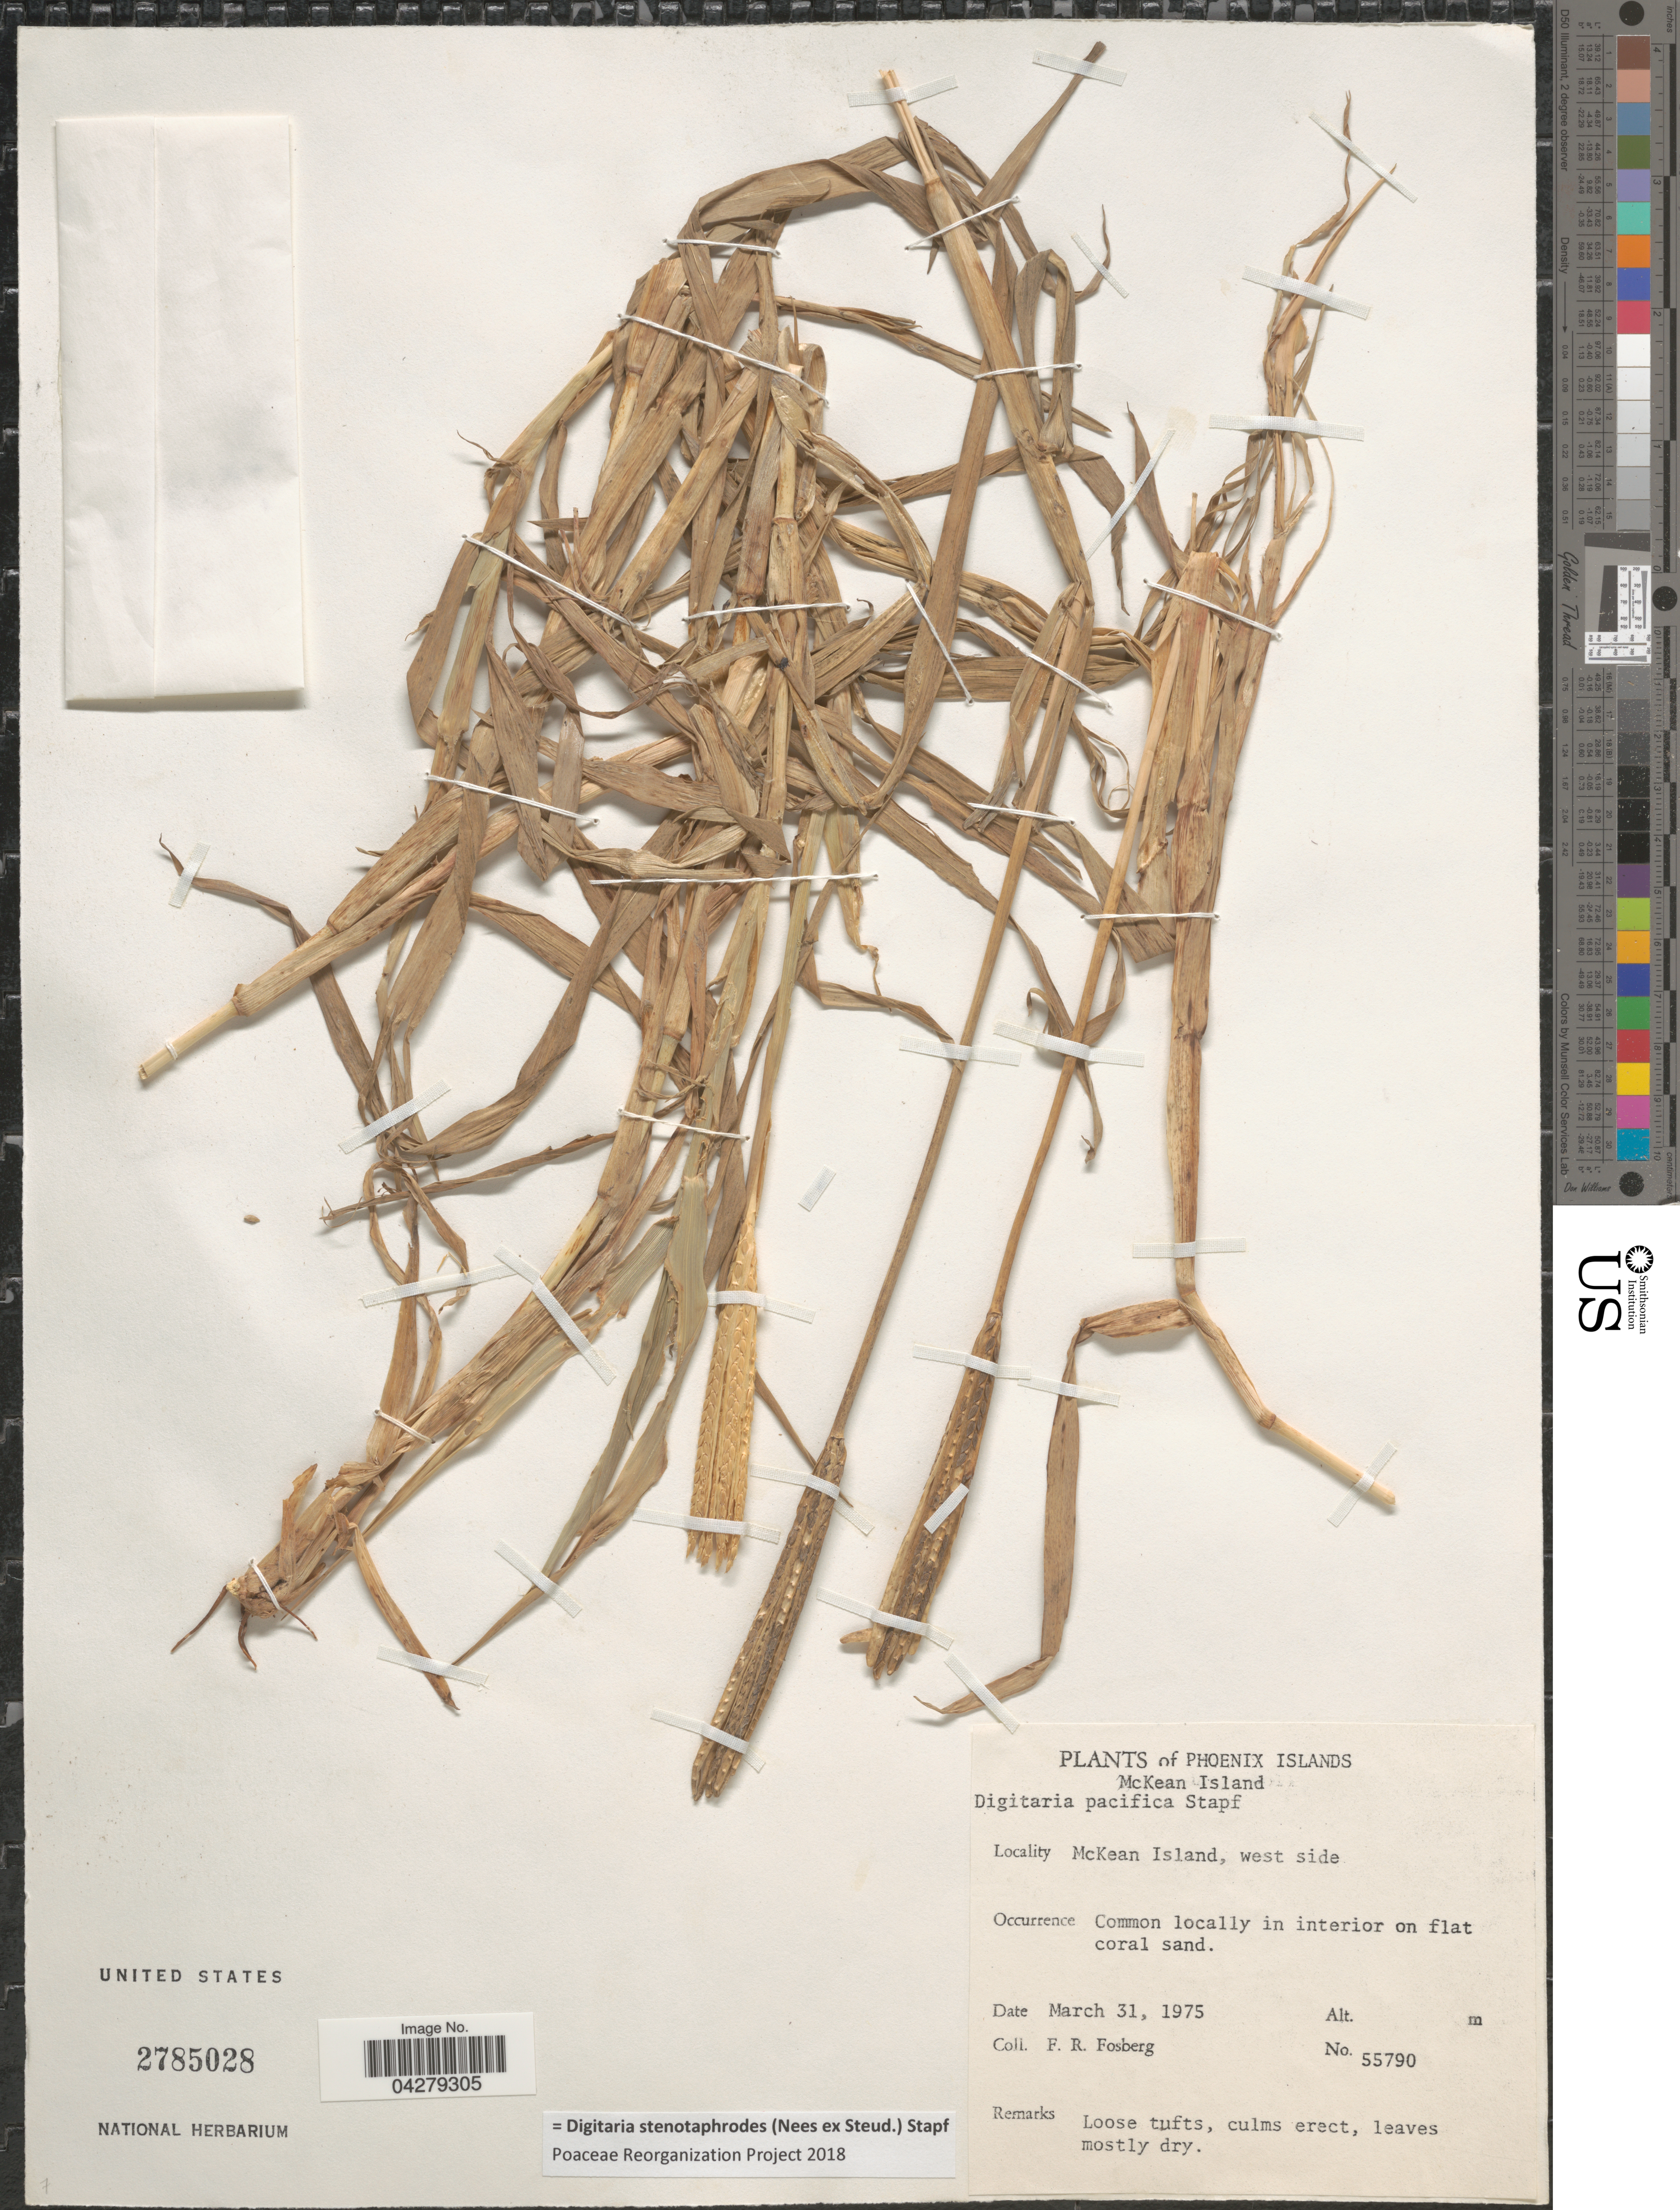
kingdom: Plantae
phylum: Tracheophyta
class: Liliopsida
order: Poales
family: Poaceae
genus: Digitaria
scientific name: Digitaria stenotaphrodes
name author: (Steud.) Stapf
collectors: F. R. Fosberg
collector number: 55790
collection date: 1975-03-31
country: Kiribati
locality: Phoenix Islands. McKean Island. McKean Island, west side.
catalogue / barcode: US 2785028